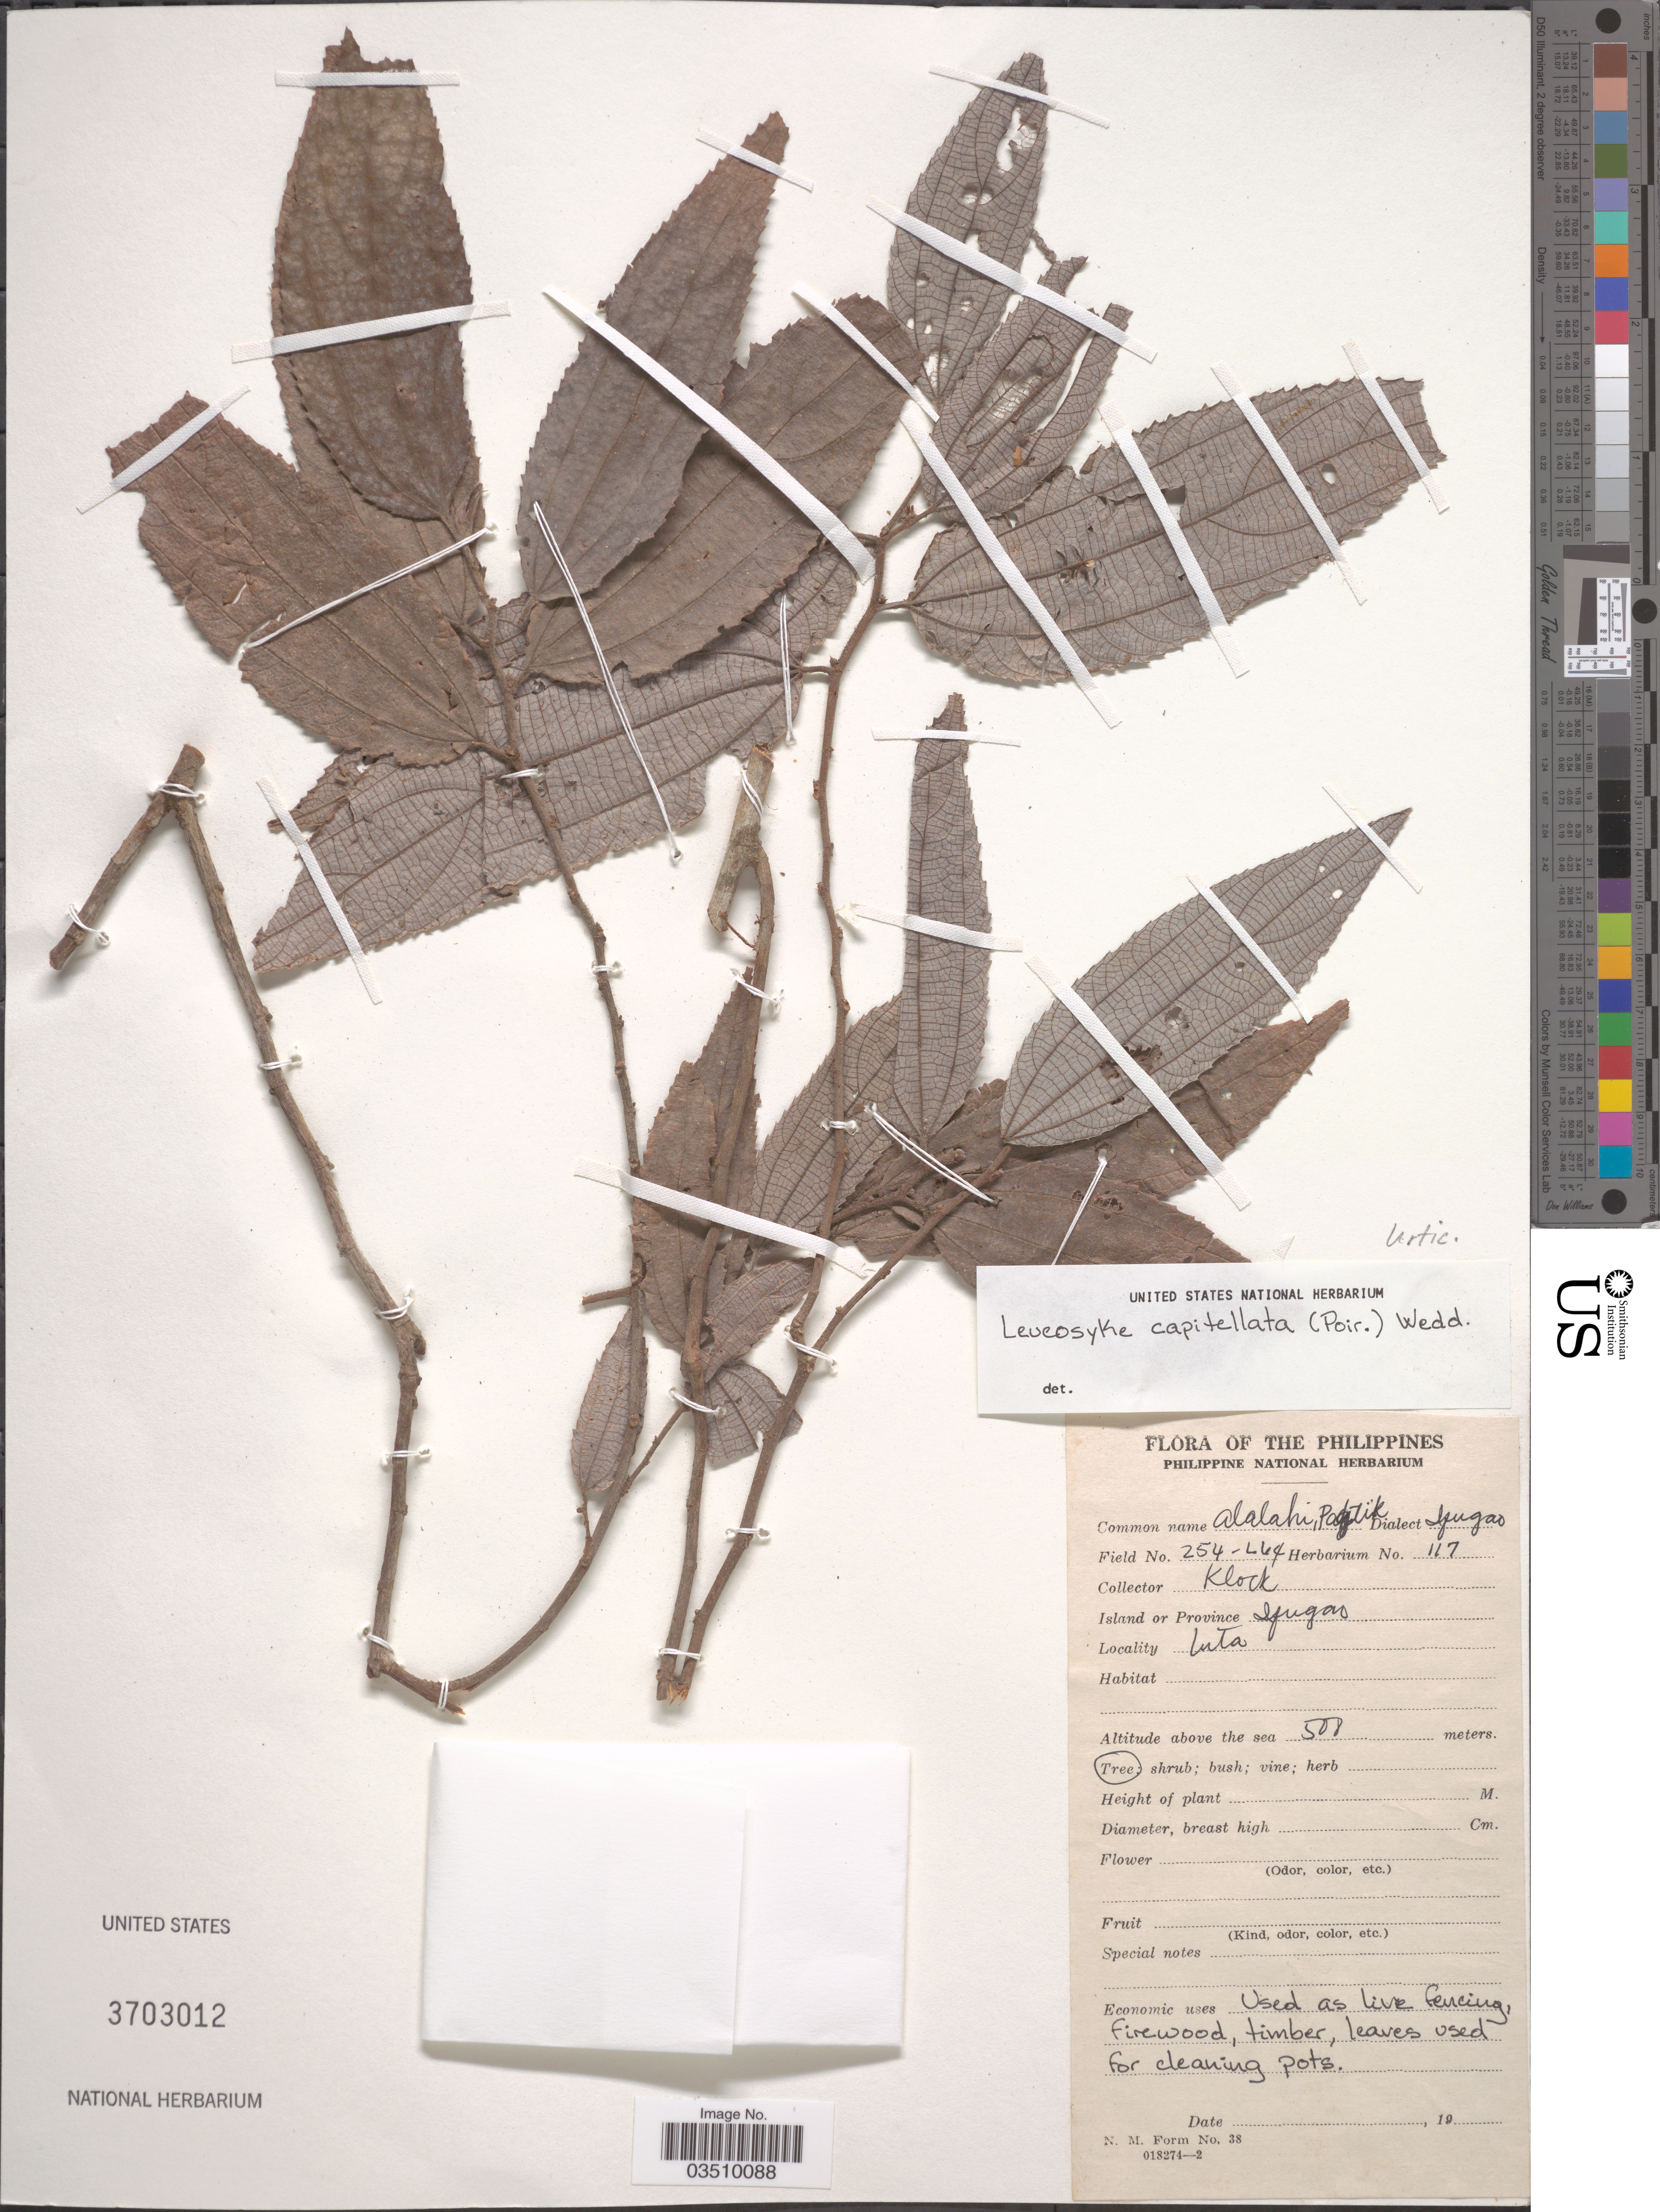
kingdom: Plantae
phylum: Tracheophyta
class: Magnoliopsida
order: Rosales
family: Urticaceae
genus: Leucosyke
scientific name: Leucosyke capitellata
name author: (Poir.) Wedd.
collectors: Klock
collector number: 254-L64/117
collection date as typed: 19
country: Philippines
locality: Island or Province Ifugao. Luta.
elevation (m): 500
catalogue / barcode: US 3703012